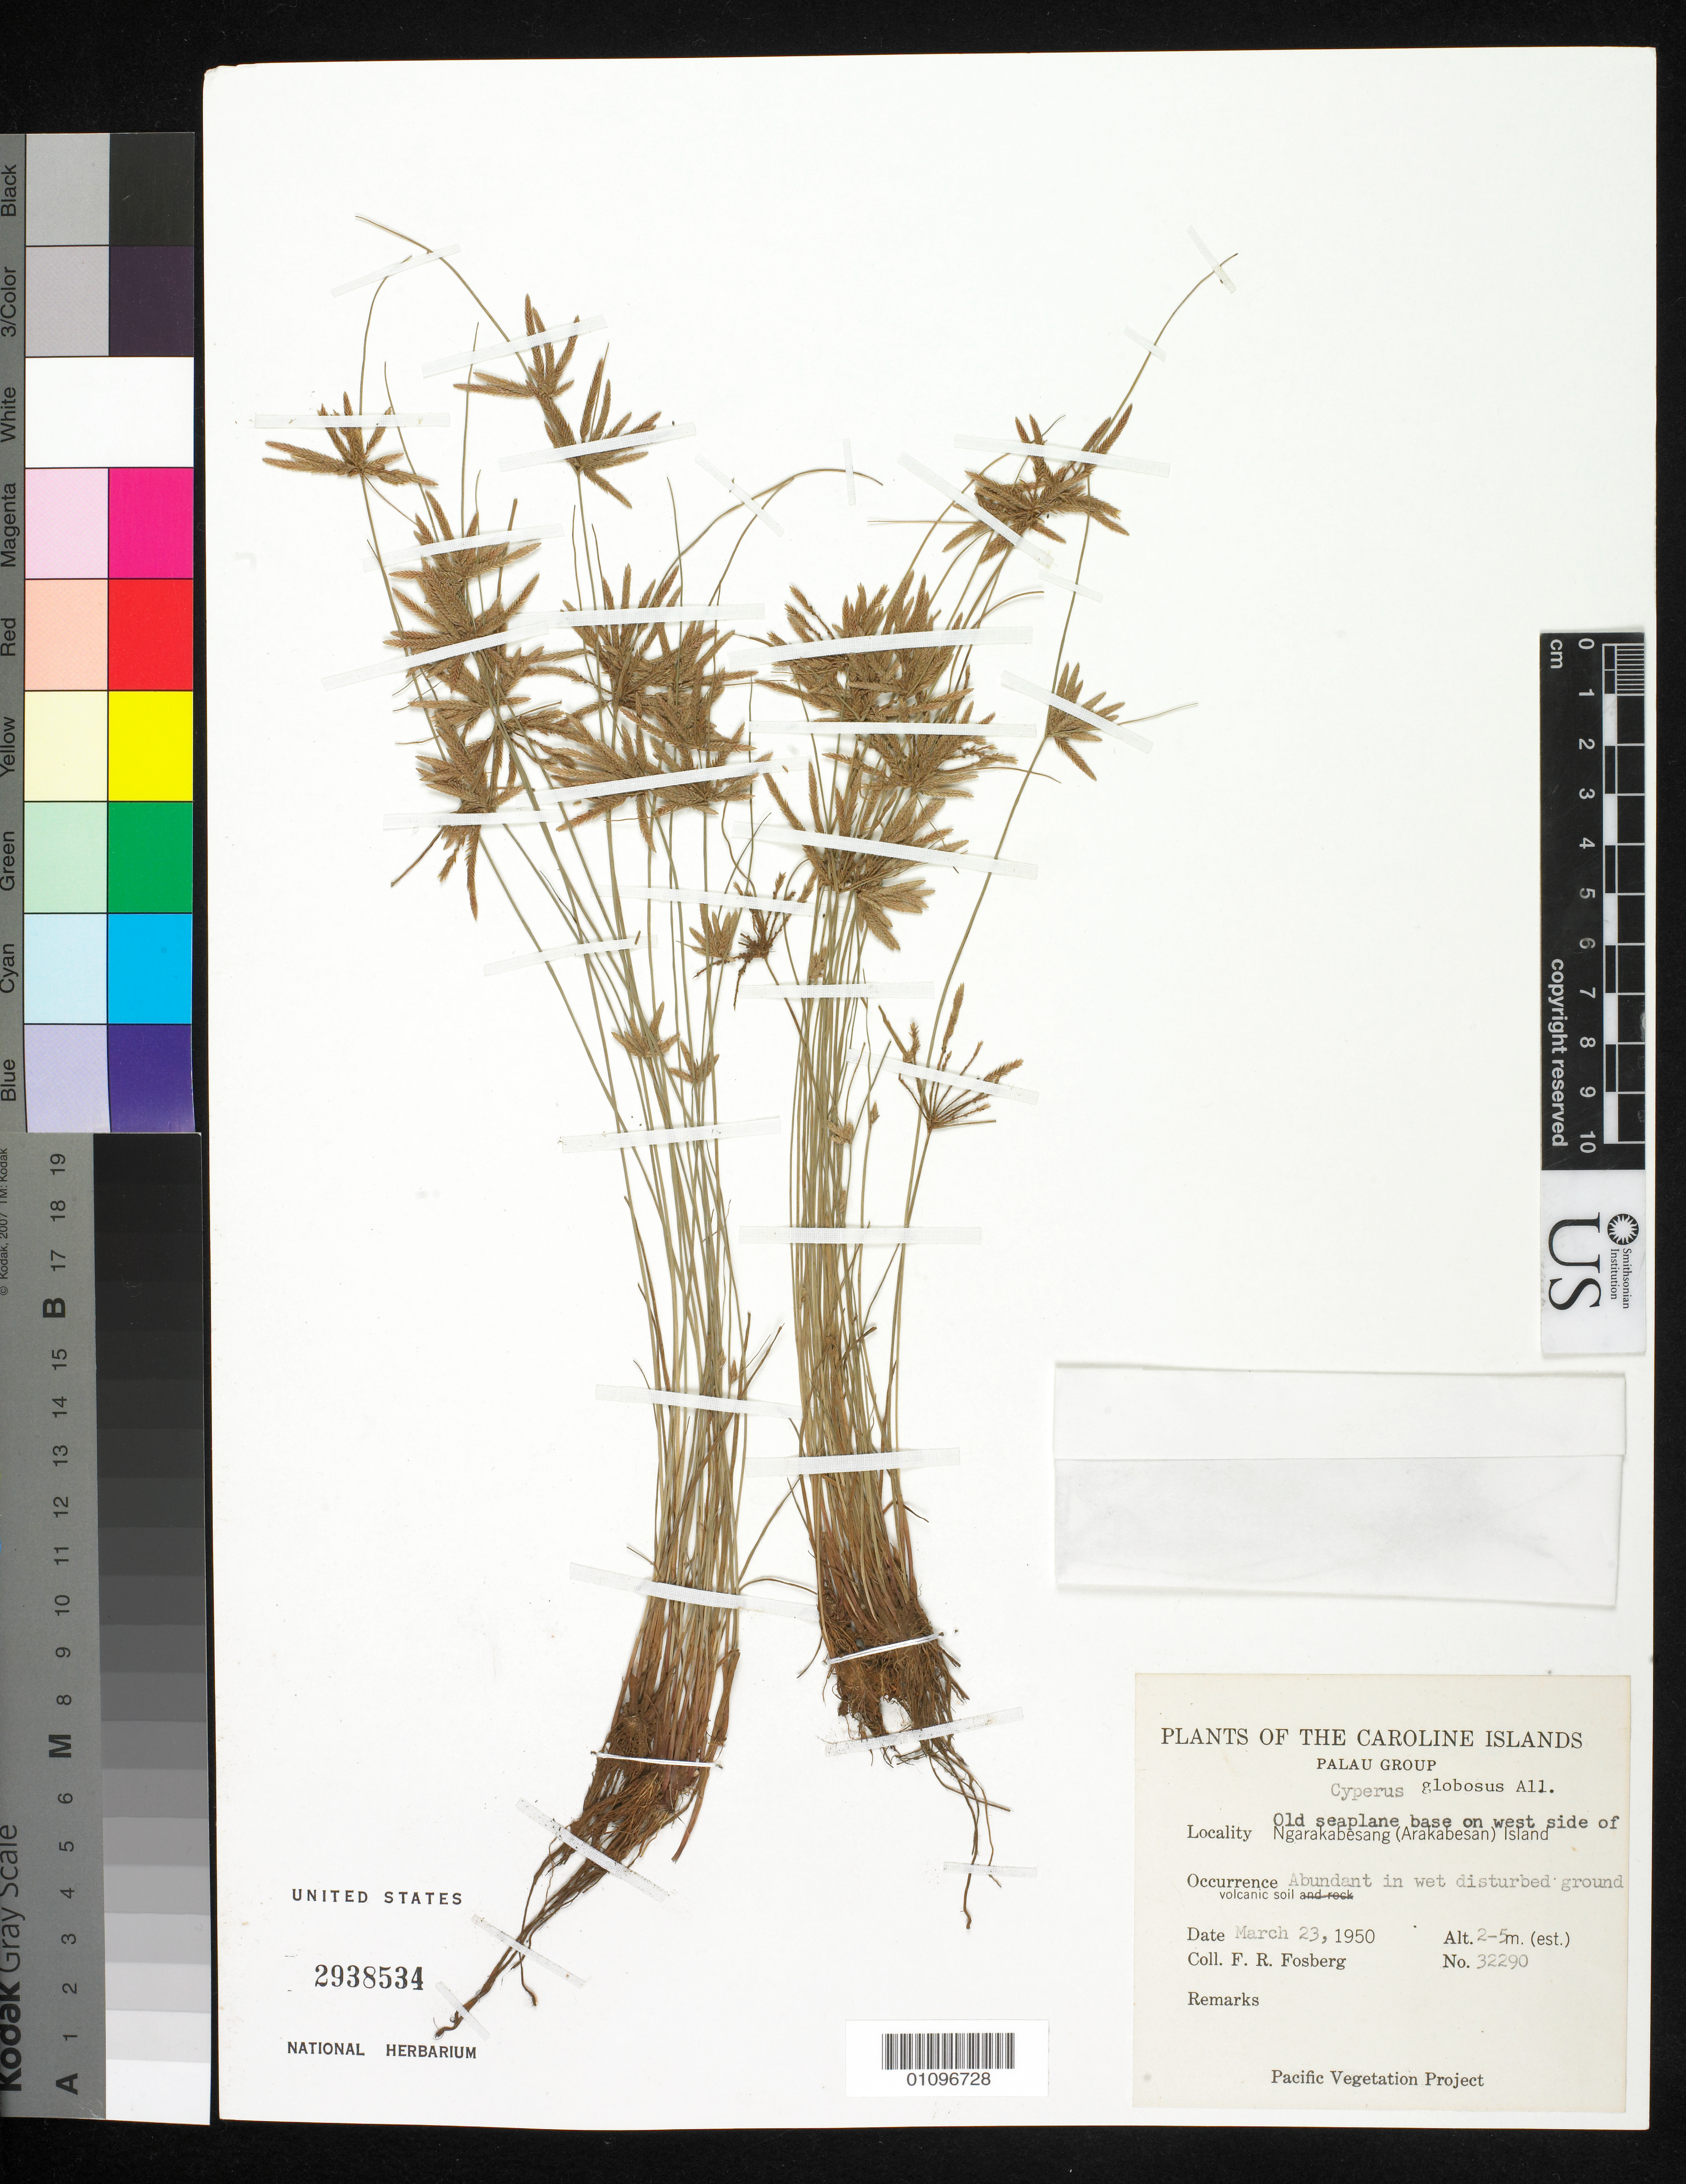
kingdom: Plantae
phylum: Tracheophyta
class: Liliopsida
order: Poales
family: Cyperaceae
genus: Cyperus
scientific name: Cyperus flavidus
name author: Retz.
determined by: Strong, Mark T., (BOT), Smithsonian Institution - National Museum of Natural History (UNITED STATES)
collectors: F. R. Fosberg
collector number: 32290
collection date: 1950-03-23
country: Palau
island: Ngarakabesang [Arakabesan]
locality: Old seaplane base on west side of Ngarakabesang Island.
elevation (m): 2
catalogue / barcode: US 2938534